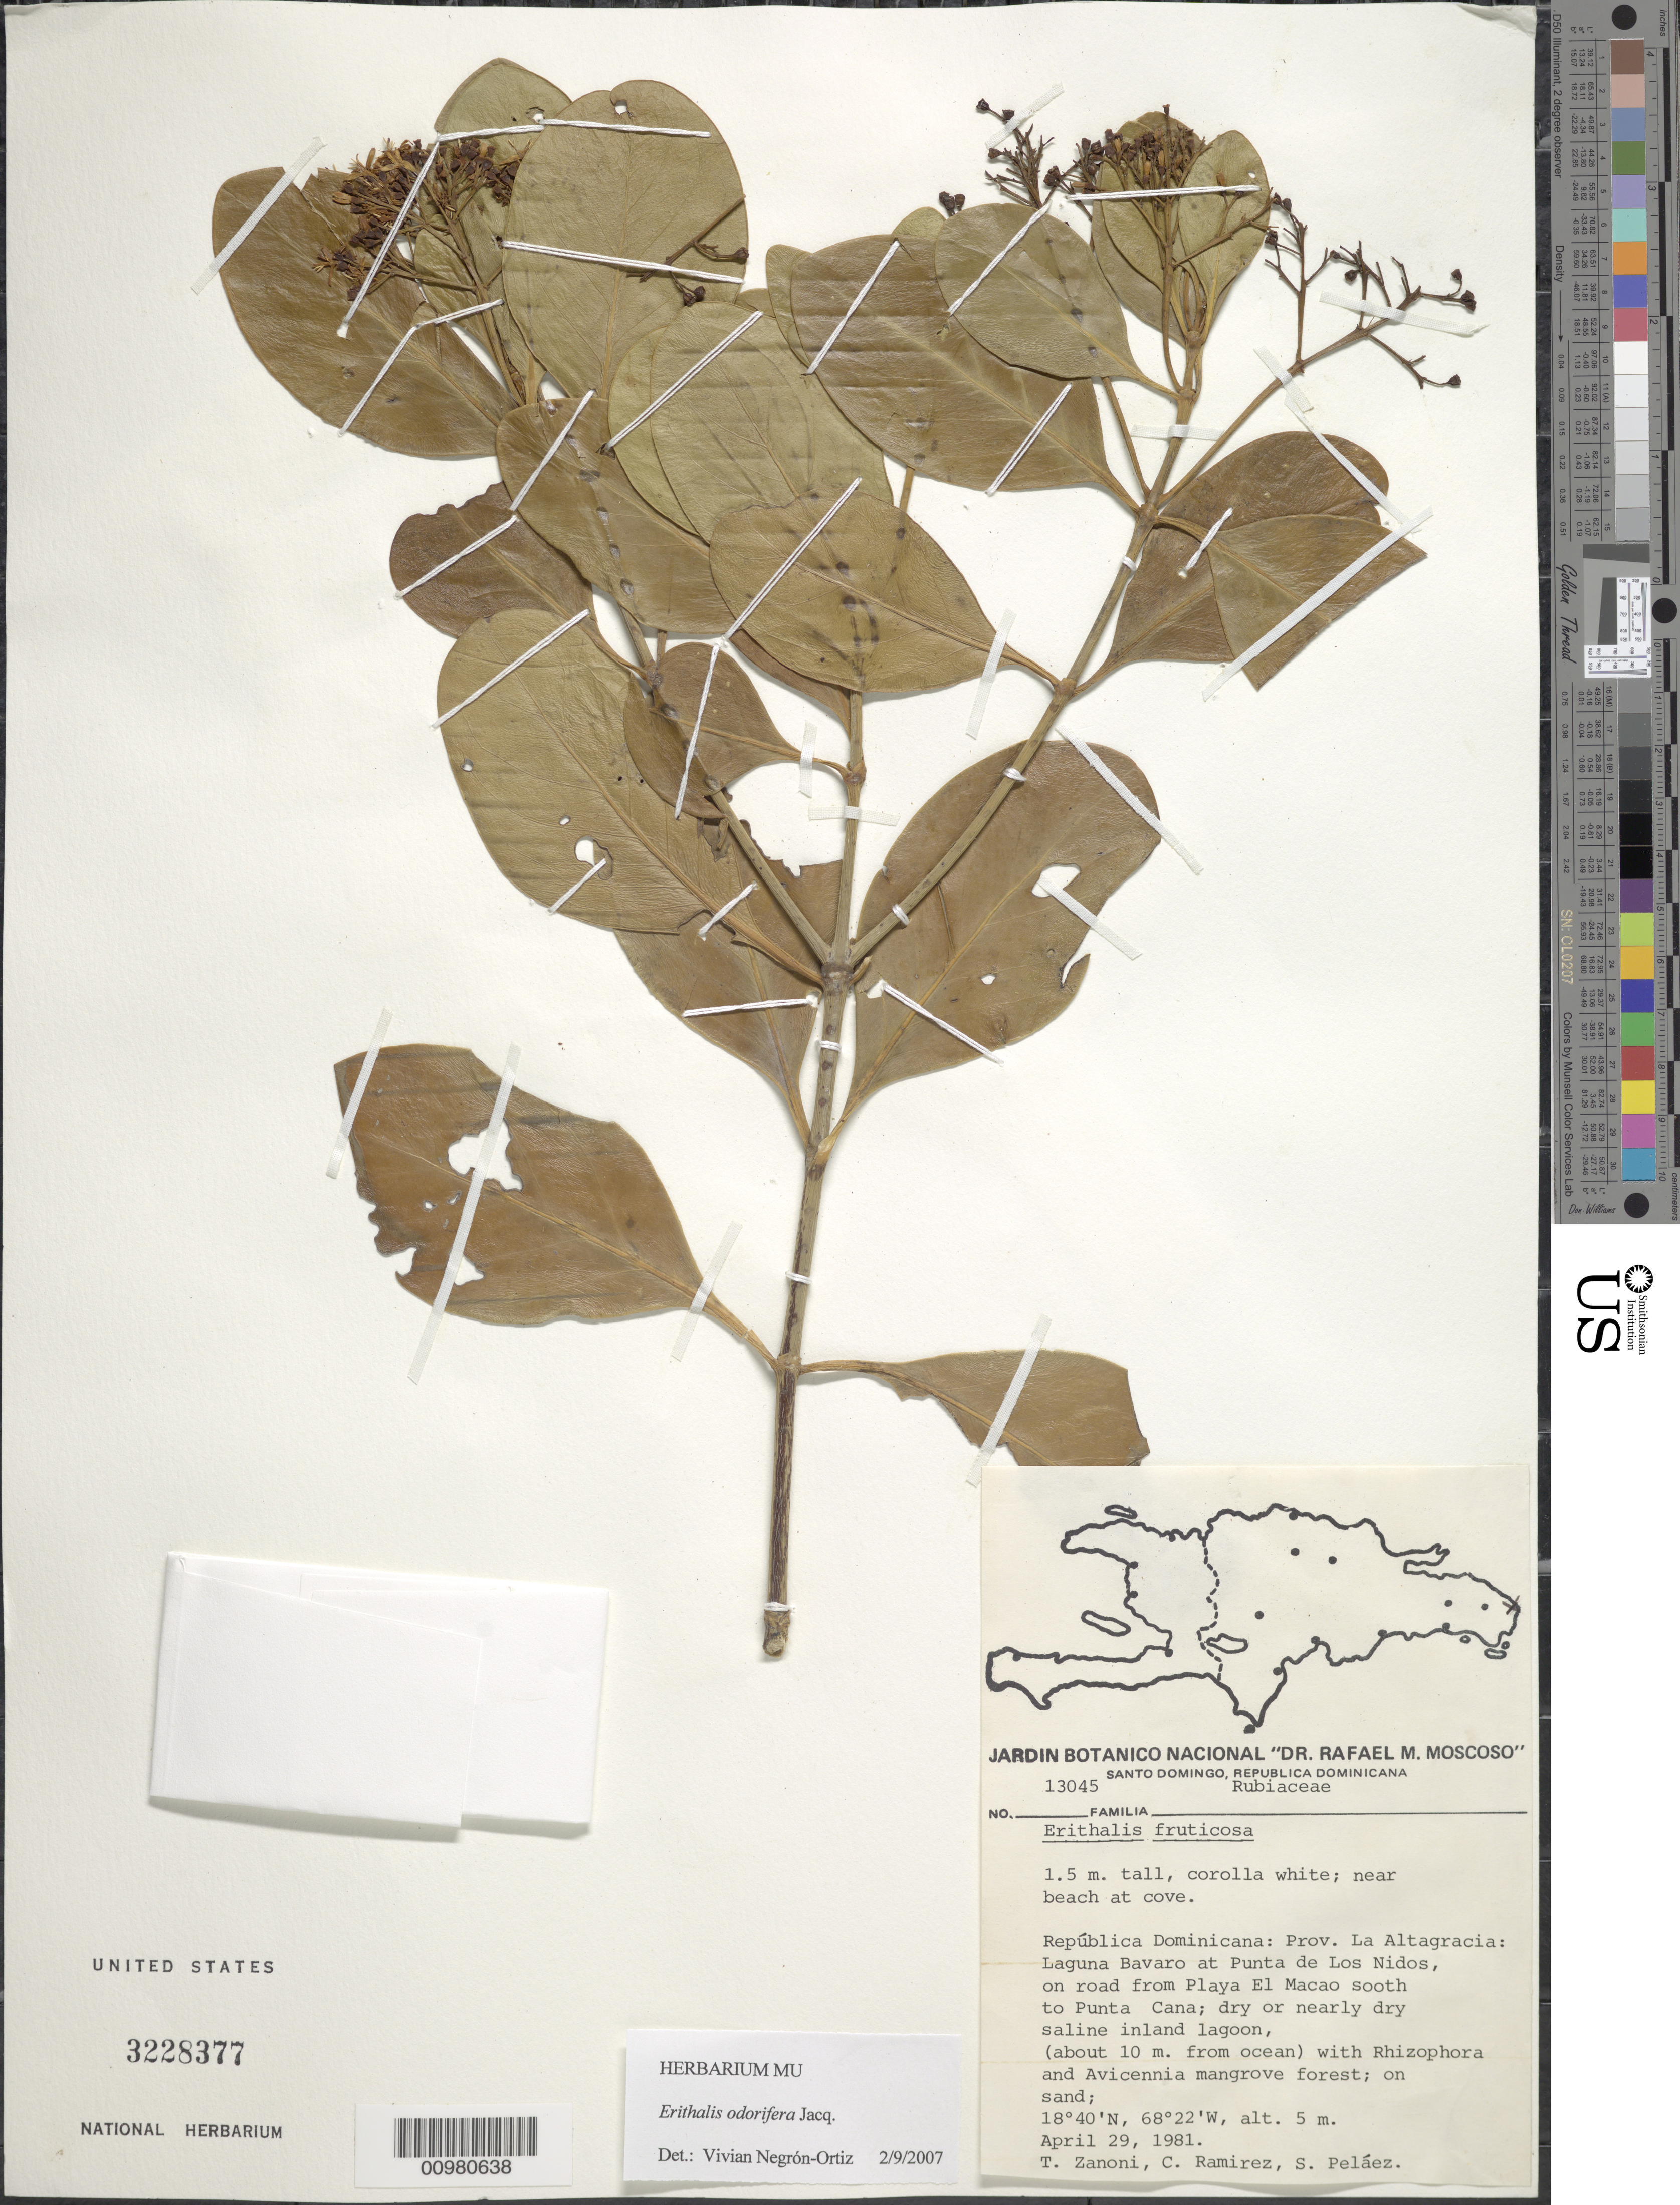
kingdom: Plantae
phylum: Tracheophyta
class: Magnoliopsida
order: Gentianales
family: Rubiaceae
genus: Erithalis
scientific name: Erithalis odorifera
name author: Jacq.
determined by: Negrón-Ortiz, V.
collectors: T. A. Zanoni, C. Ramirez & S. Pelaez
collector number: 13045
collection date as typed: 29 Apr 1981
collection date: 1981-04-29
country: Dominican Republic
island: Hispaniola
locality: Laguna Bavaro at Punta de Los Nidos, on road from Playa El Macao south to Punta Cana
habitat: Dry or nearly dry saline inland lagoon, about 10 m from ocean, with Rhizophora and Avicennia mangrove forest; on sand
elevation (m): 5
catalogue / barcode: US 3228377